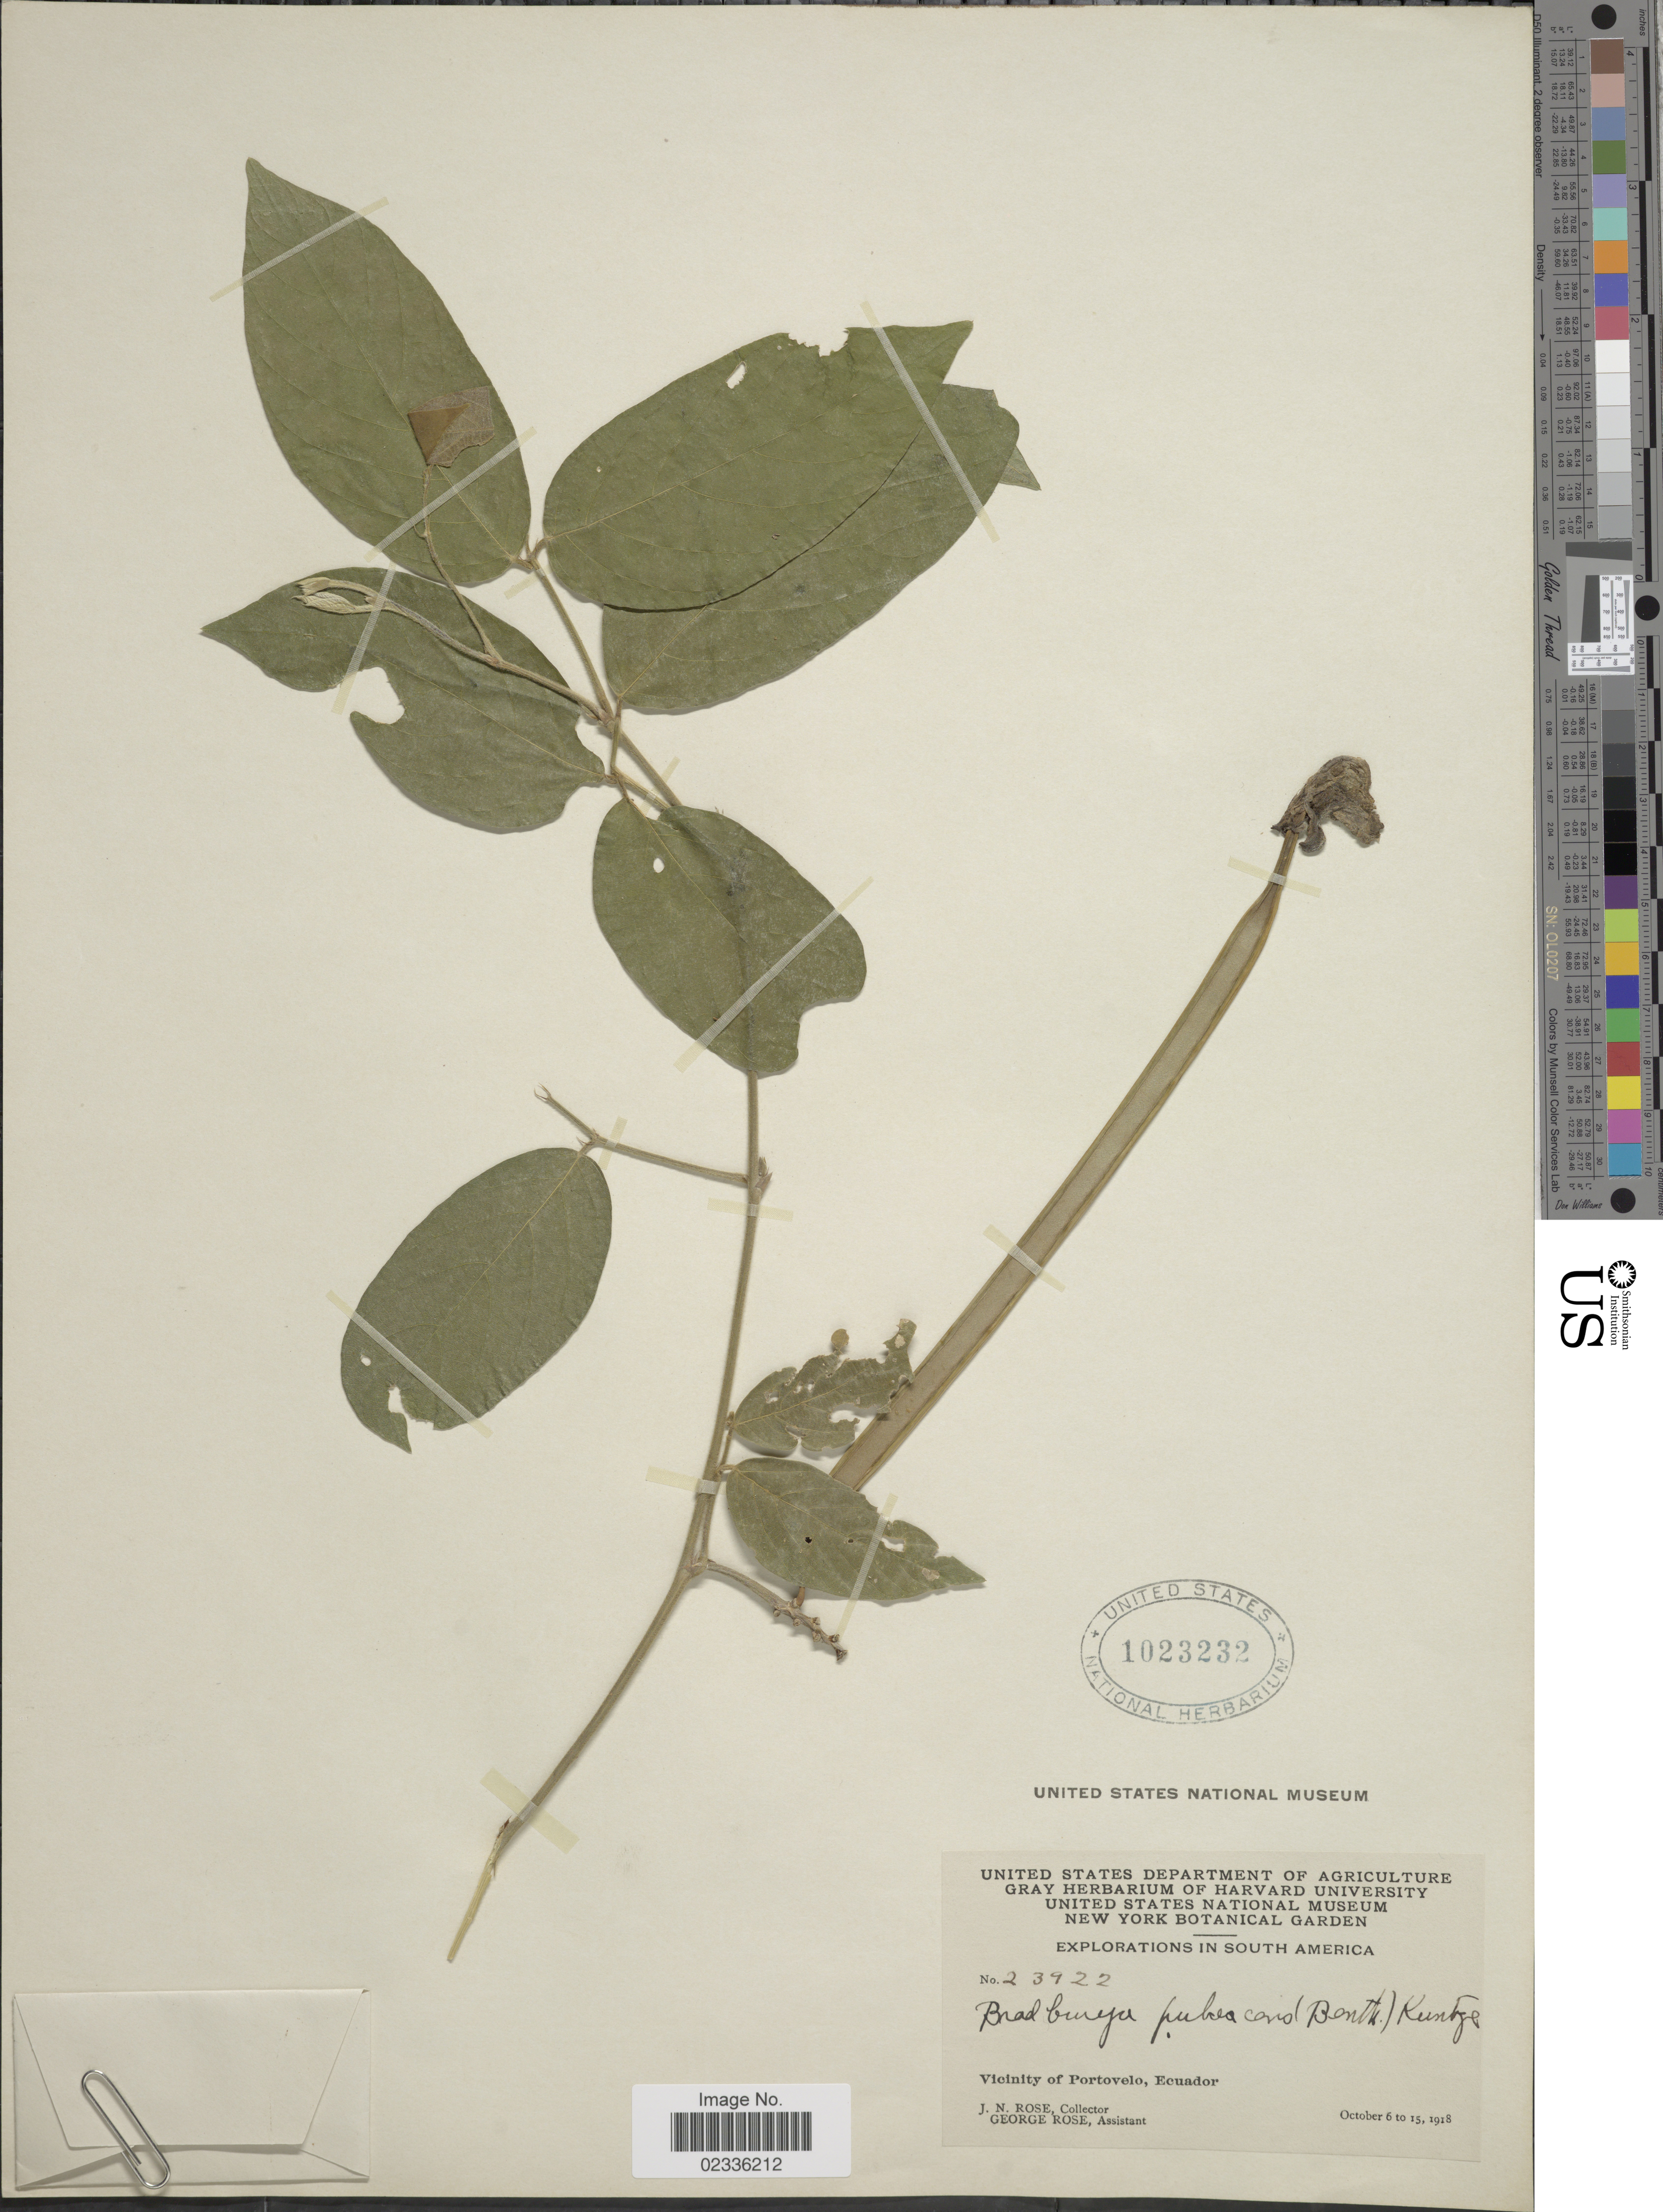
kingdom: Plantae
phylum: Tracheophyta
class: Magnoliopsida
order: Fabales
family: Fabaceae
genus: Centrosema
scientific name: Centrosema pubescens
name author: Benth.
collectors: J. N. Rose & G. Rose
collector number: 23922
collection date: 1918-10-06/1918-10-15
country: Ecuador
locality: Vicinity of Portovelo, Ecuador.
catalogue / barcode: US 1023231